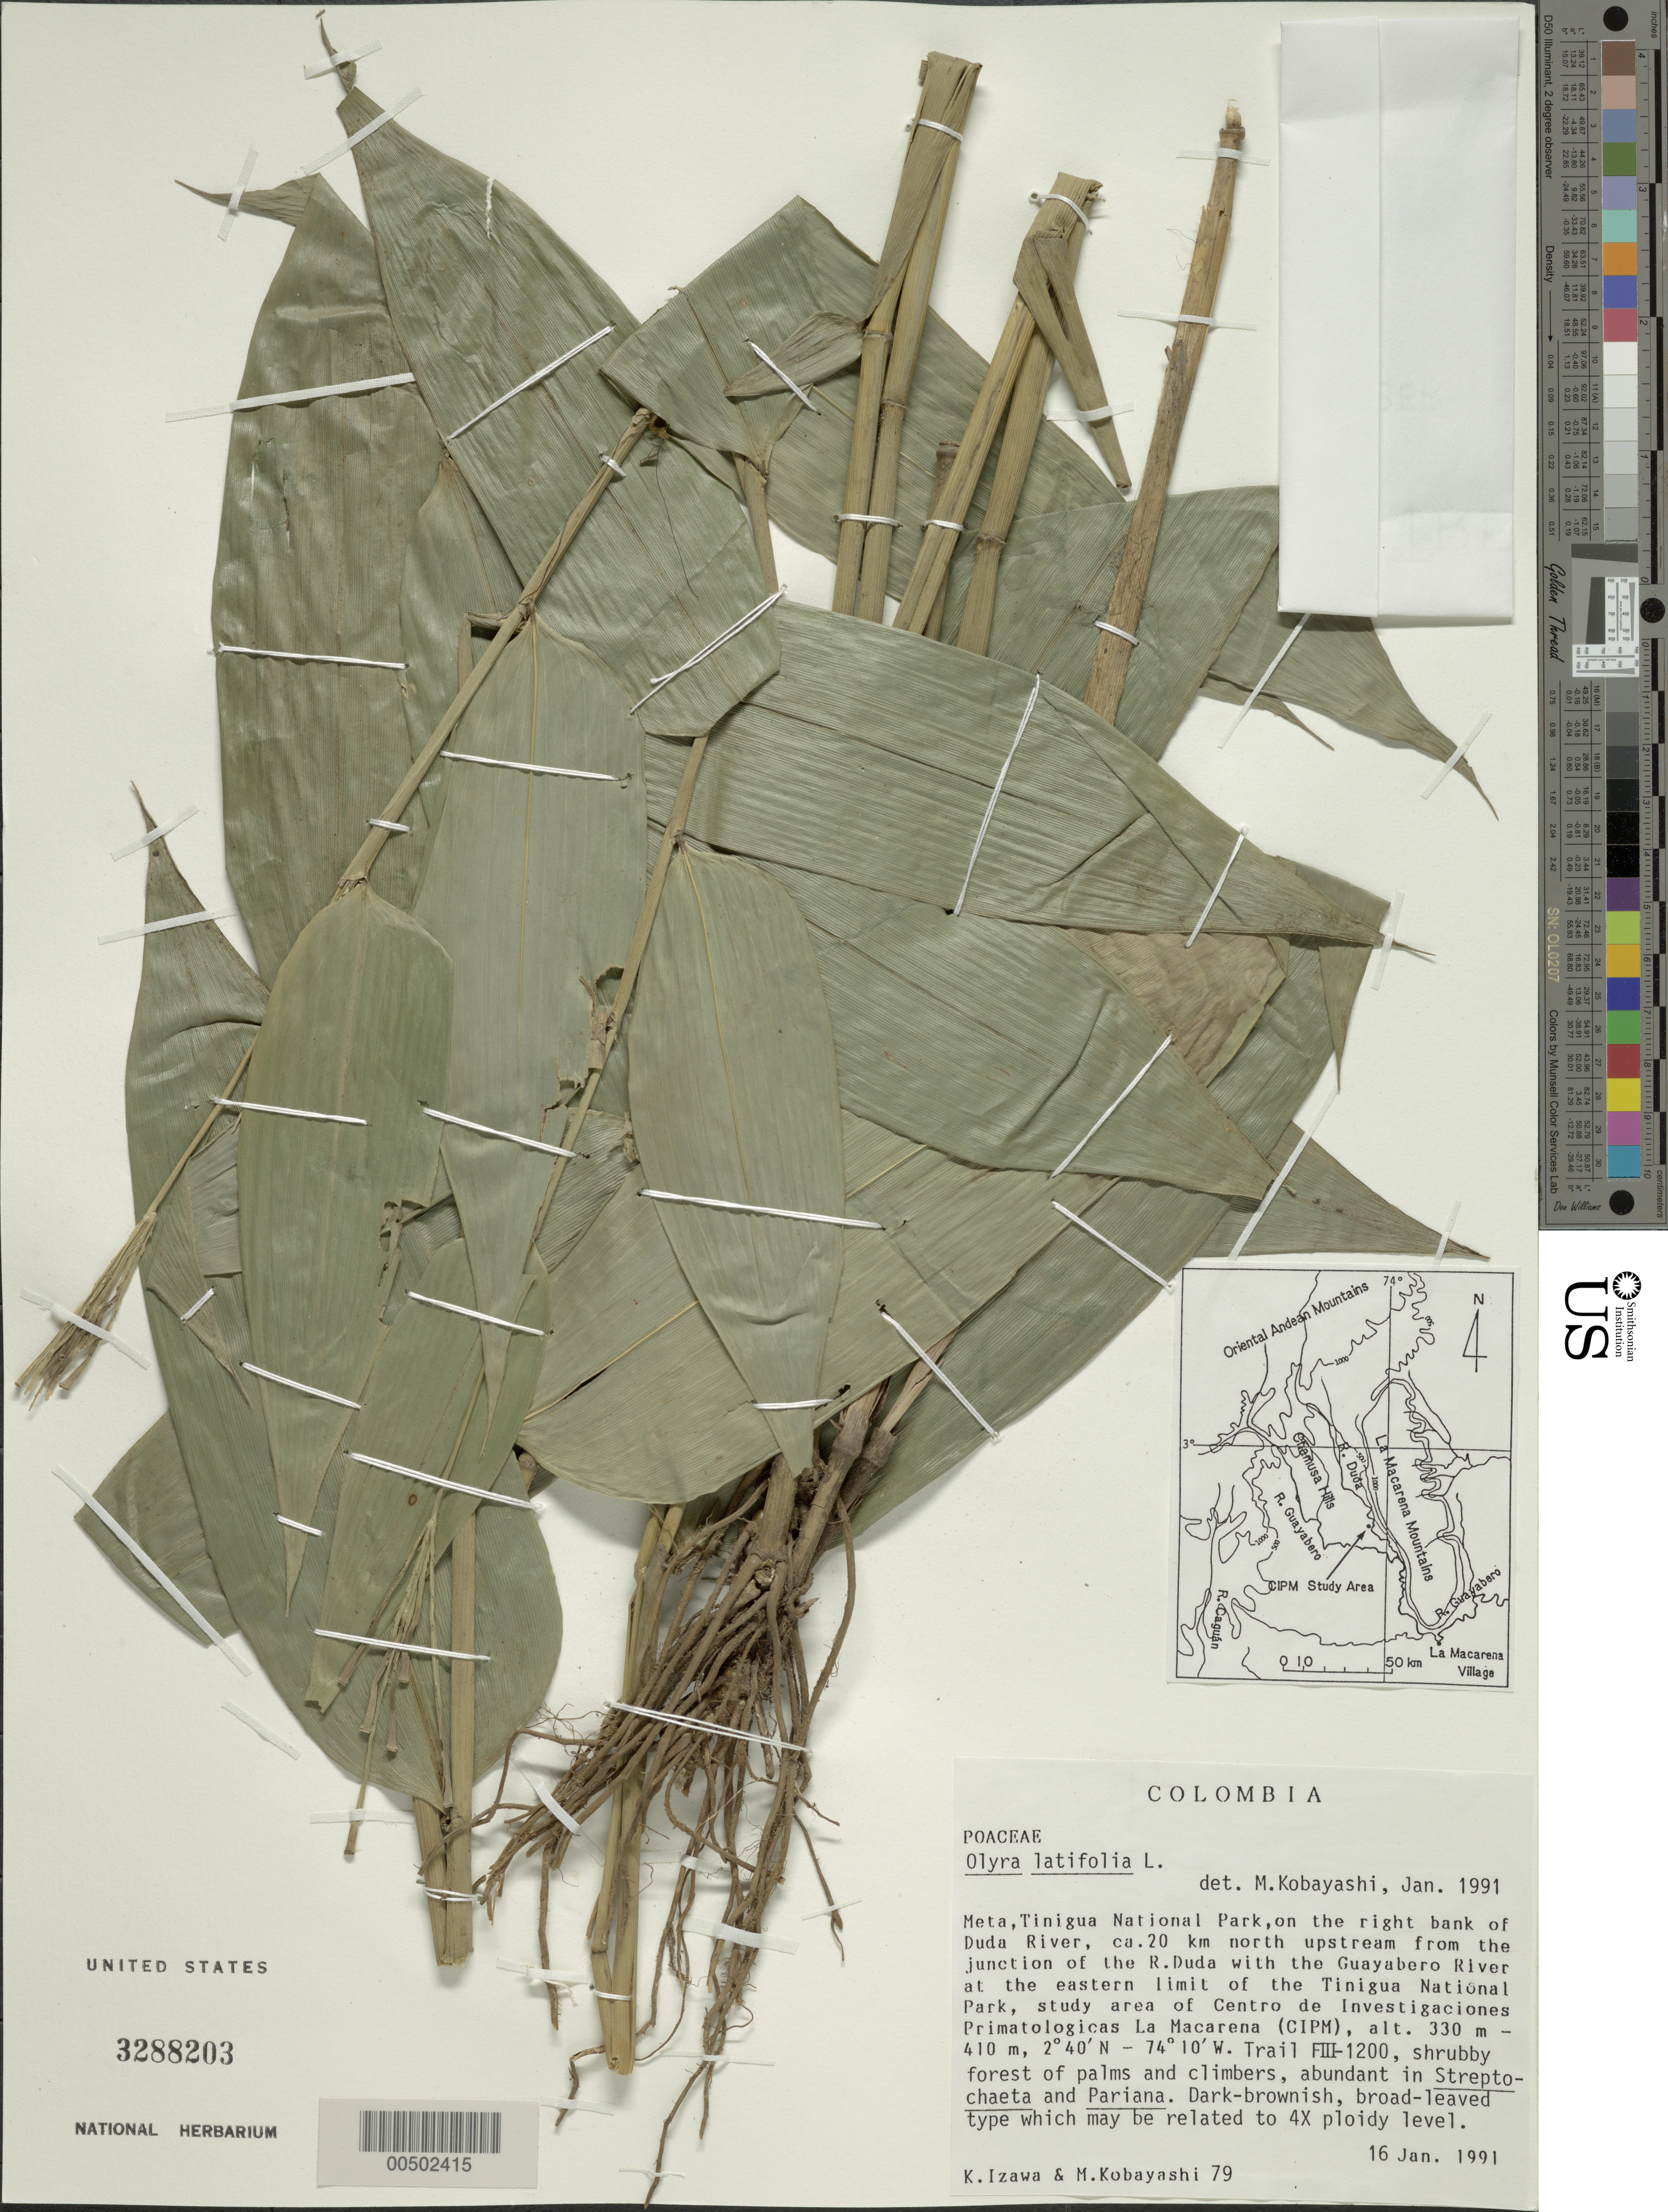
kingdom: Plantae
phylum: Tracheophyta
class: Liliopsida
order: Poales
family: Poaceae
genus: Olyra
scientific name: Olyra latifolia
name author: L.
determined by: Kobayashi, M.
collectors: K. Izawa & M. Kobayashi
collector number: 79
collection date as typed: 16 Jan 1991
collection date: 1991-01-16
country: Colombia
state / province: Meta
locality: Tinigua National Park, bank of Duda River, ca 20 km N of the junct. of Duda River and the Guyabero River, Trail fiii-1200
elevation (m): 330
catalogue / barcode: US 3288203